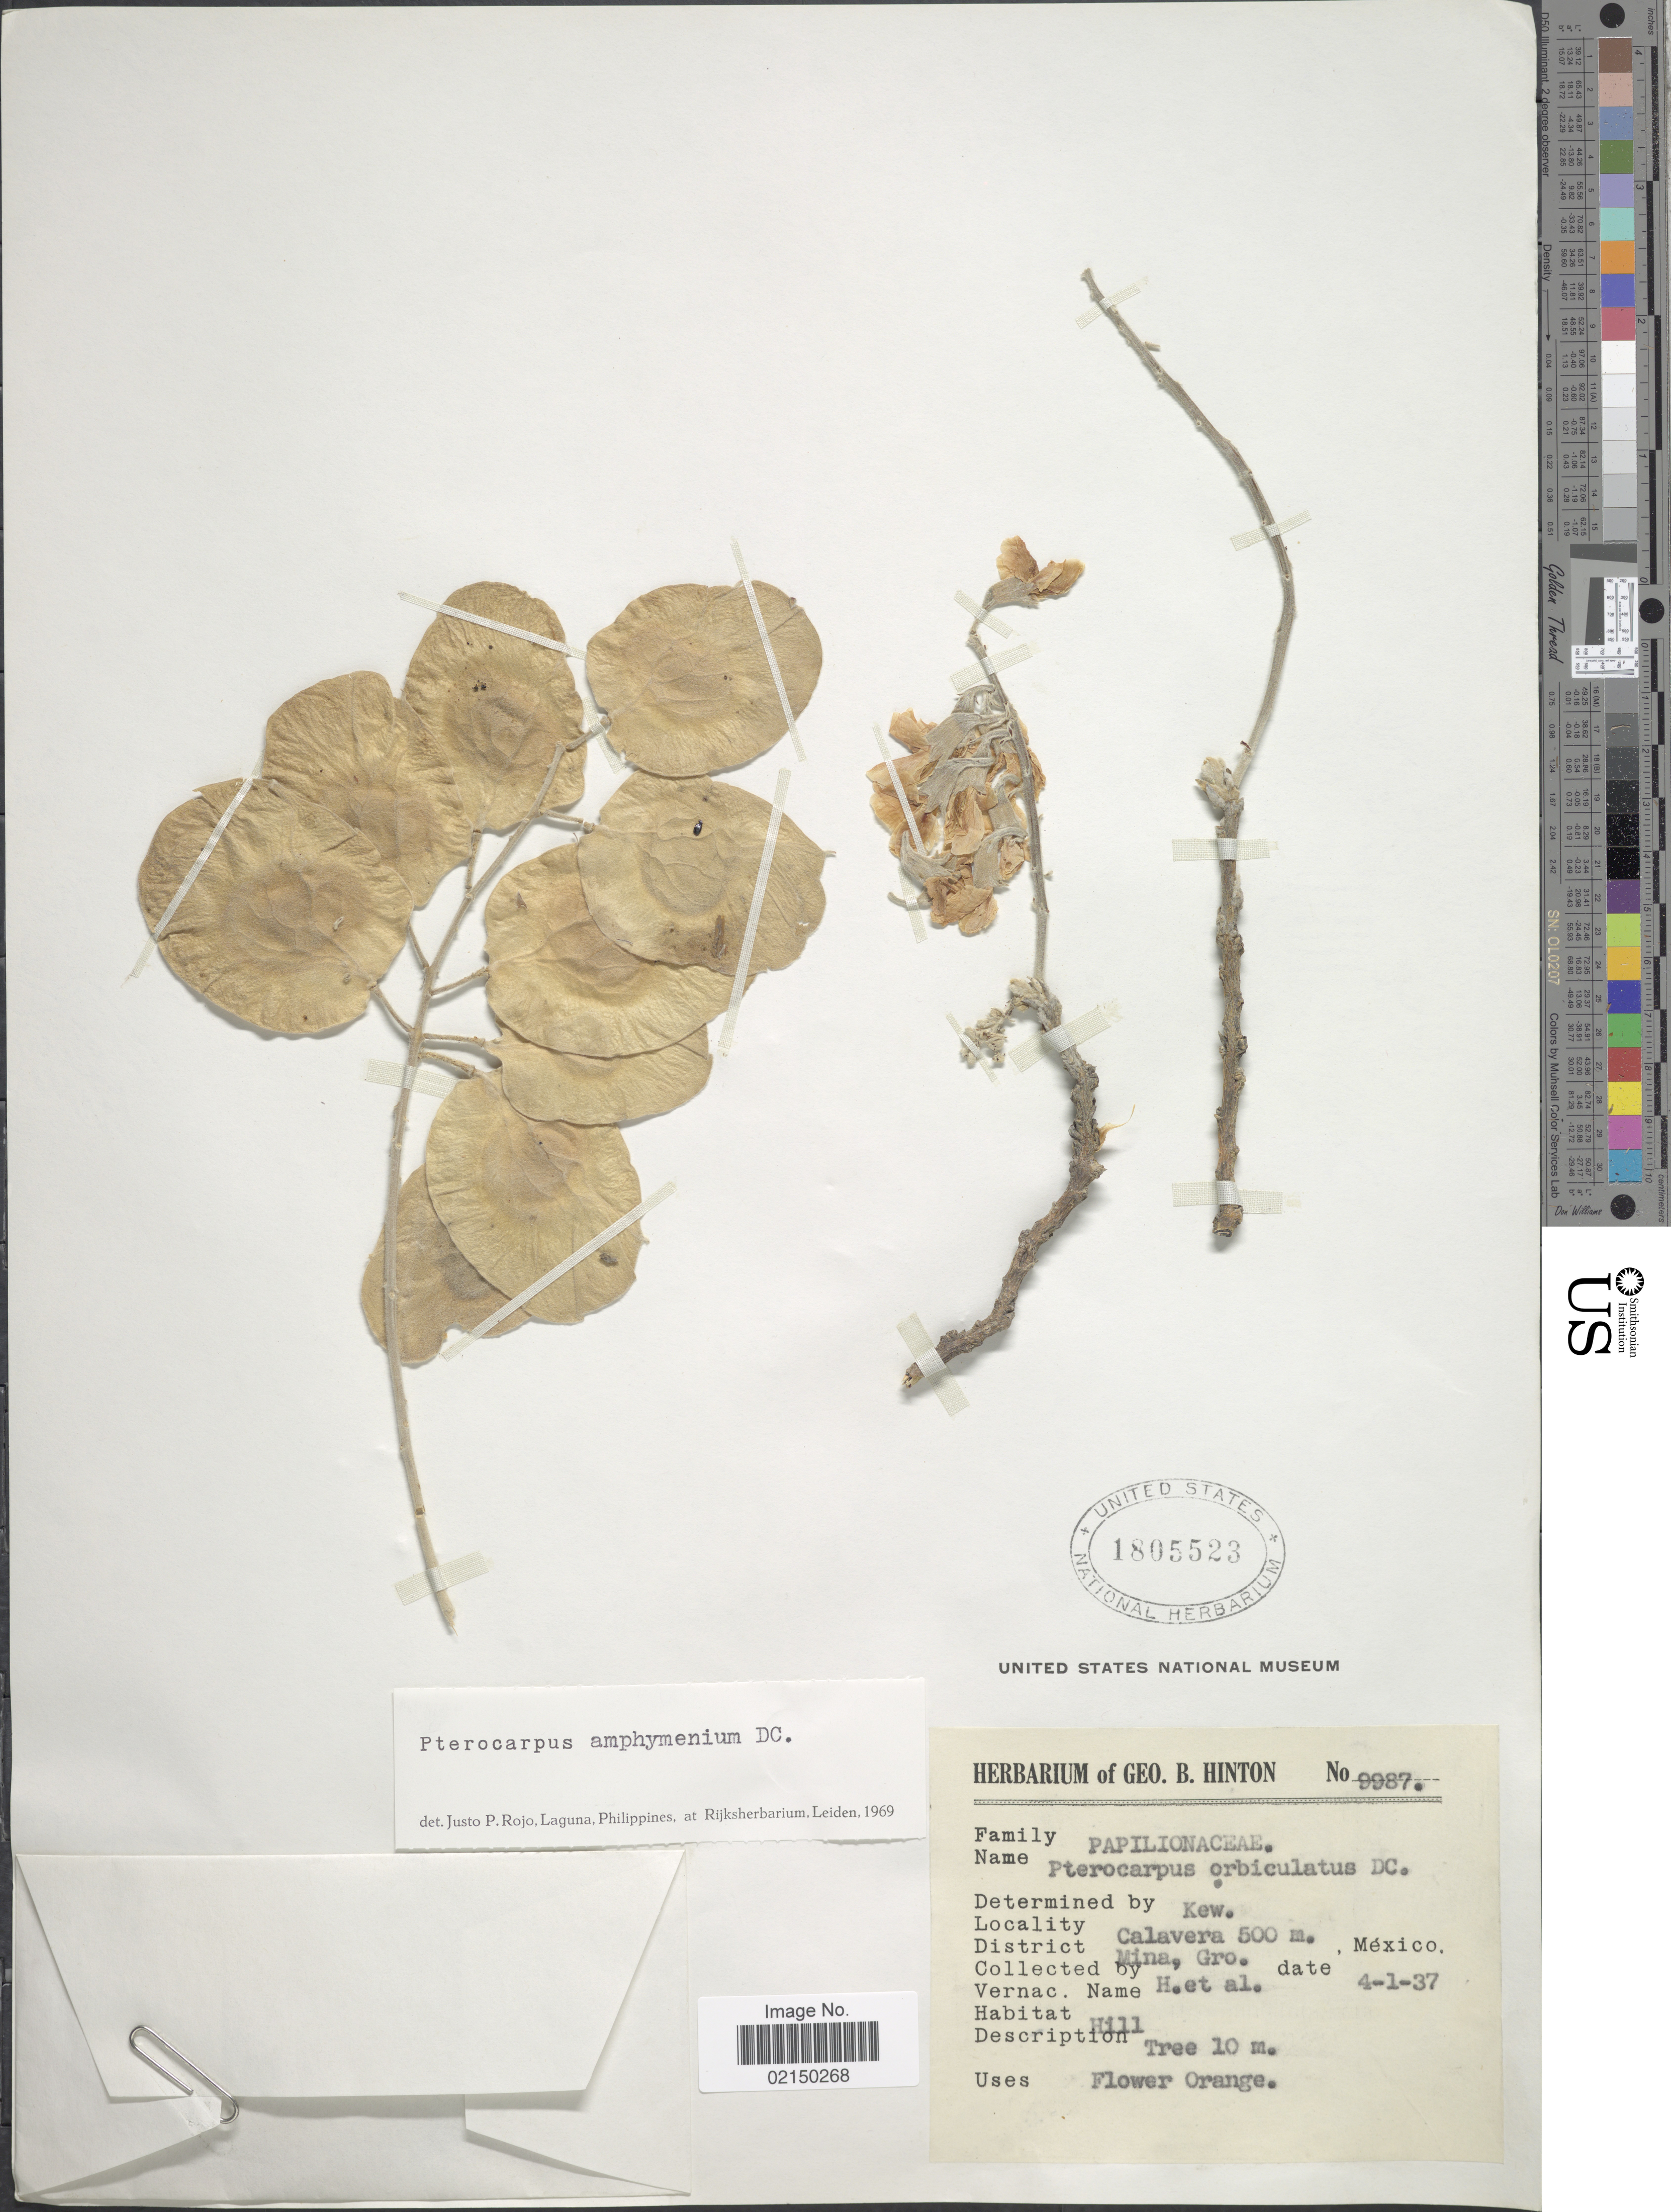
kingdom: Plantae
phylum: Tracheophyta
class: Magnoliopsida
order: Fabales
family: Fabaceae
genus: Pterocarpus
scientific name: Pterocarpus orbiculatus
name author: DC.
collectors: G. B. Hinton & et al.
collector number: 9987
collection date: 1937-04-01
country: Mexico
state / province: Guerrero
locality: Calavera, District Mina, hill.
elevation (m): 152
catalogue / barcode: US 1805523